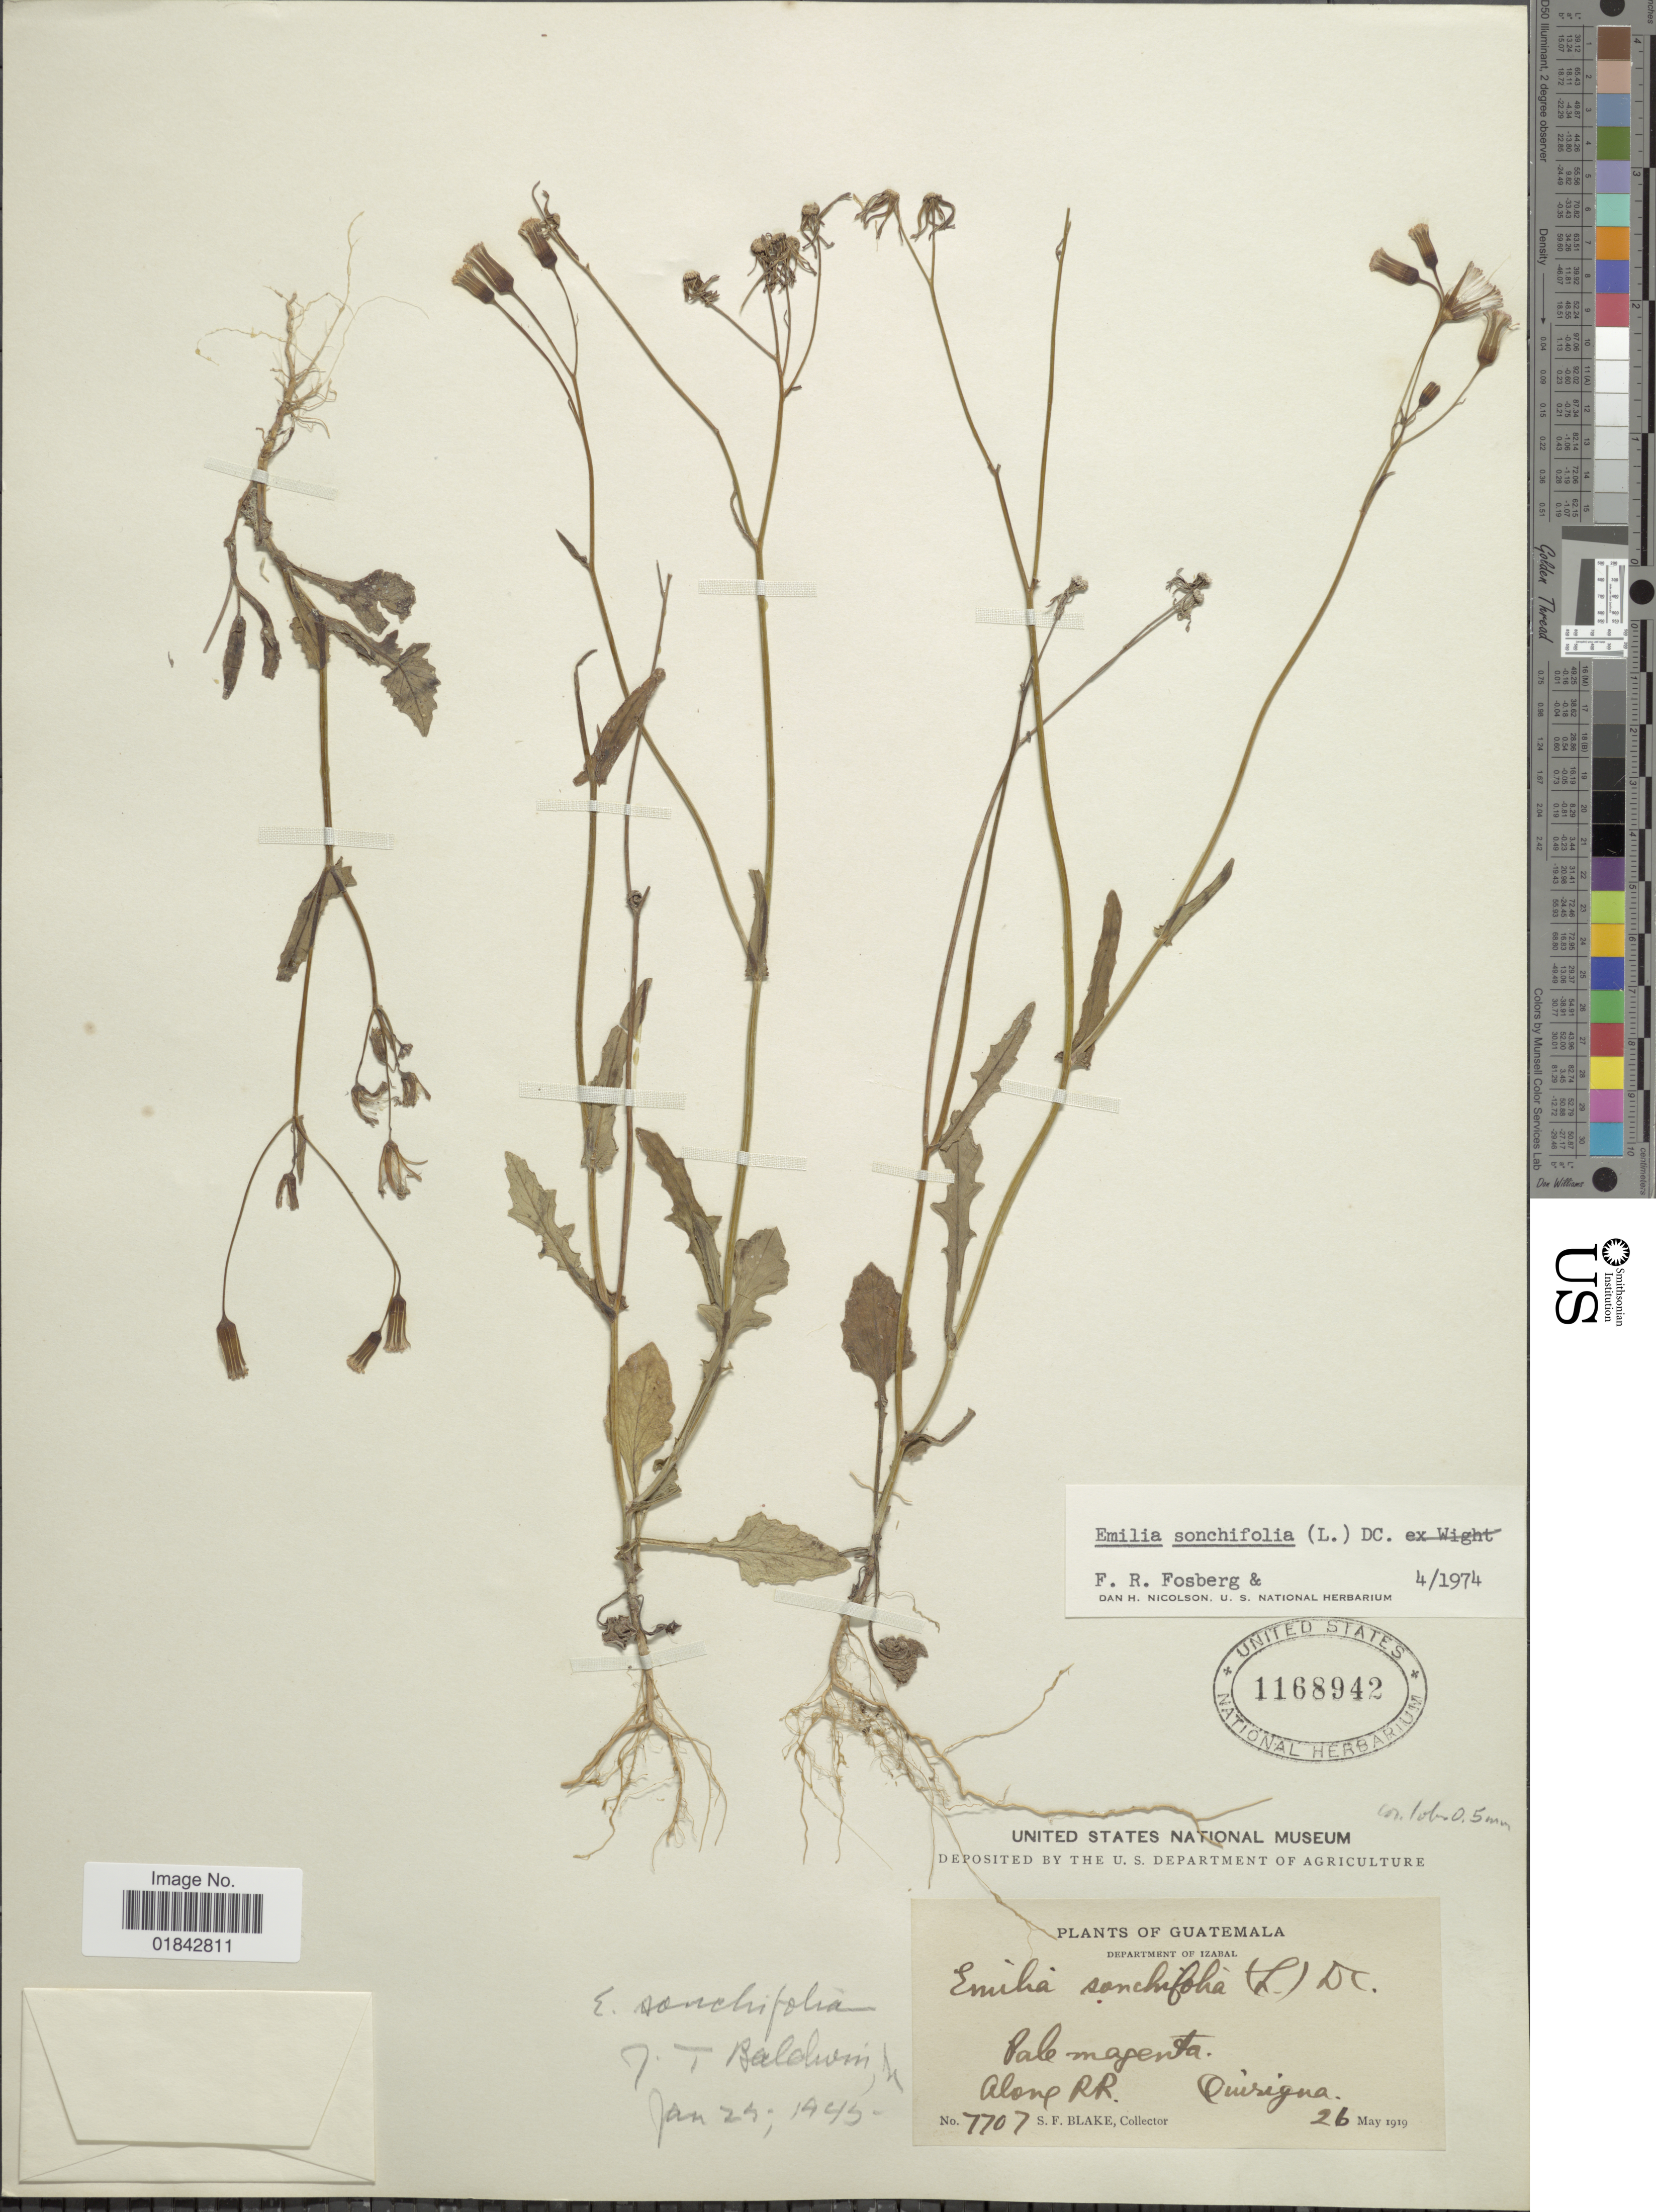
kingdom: Plantae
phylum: Tracheophyta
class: Magnoliopsida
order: Asterales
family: Asteraceae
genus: Emilia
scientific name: Emilia sonchifolia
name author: (L.) DC.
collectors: S. Blake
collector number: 7707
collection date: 1919-05-26/1945-01-23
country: Guatemala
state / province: Izabal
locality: Pale Magenta, along R. R. Quisigna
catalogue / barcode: US 1168942